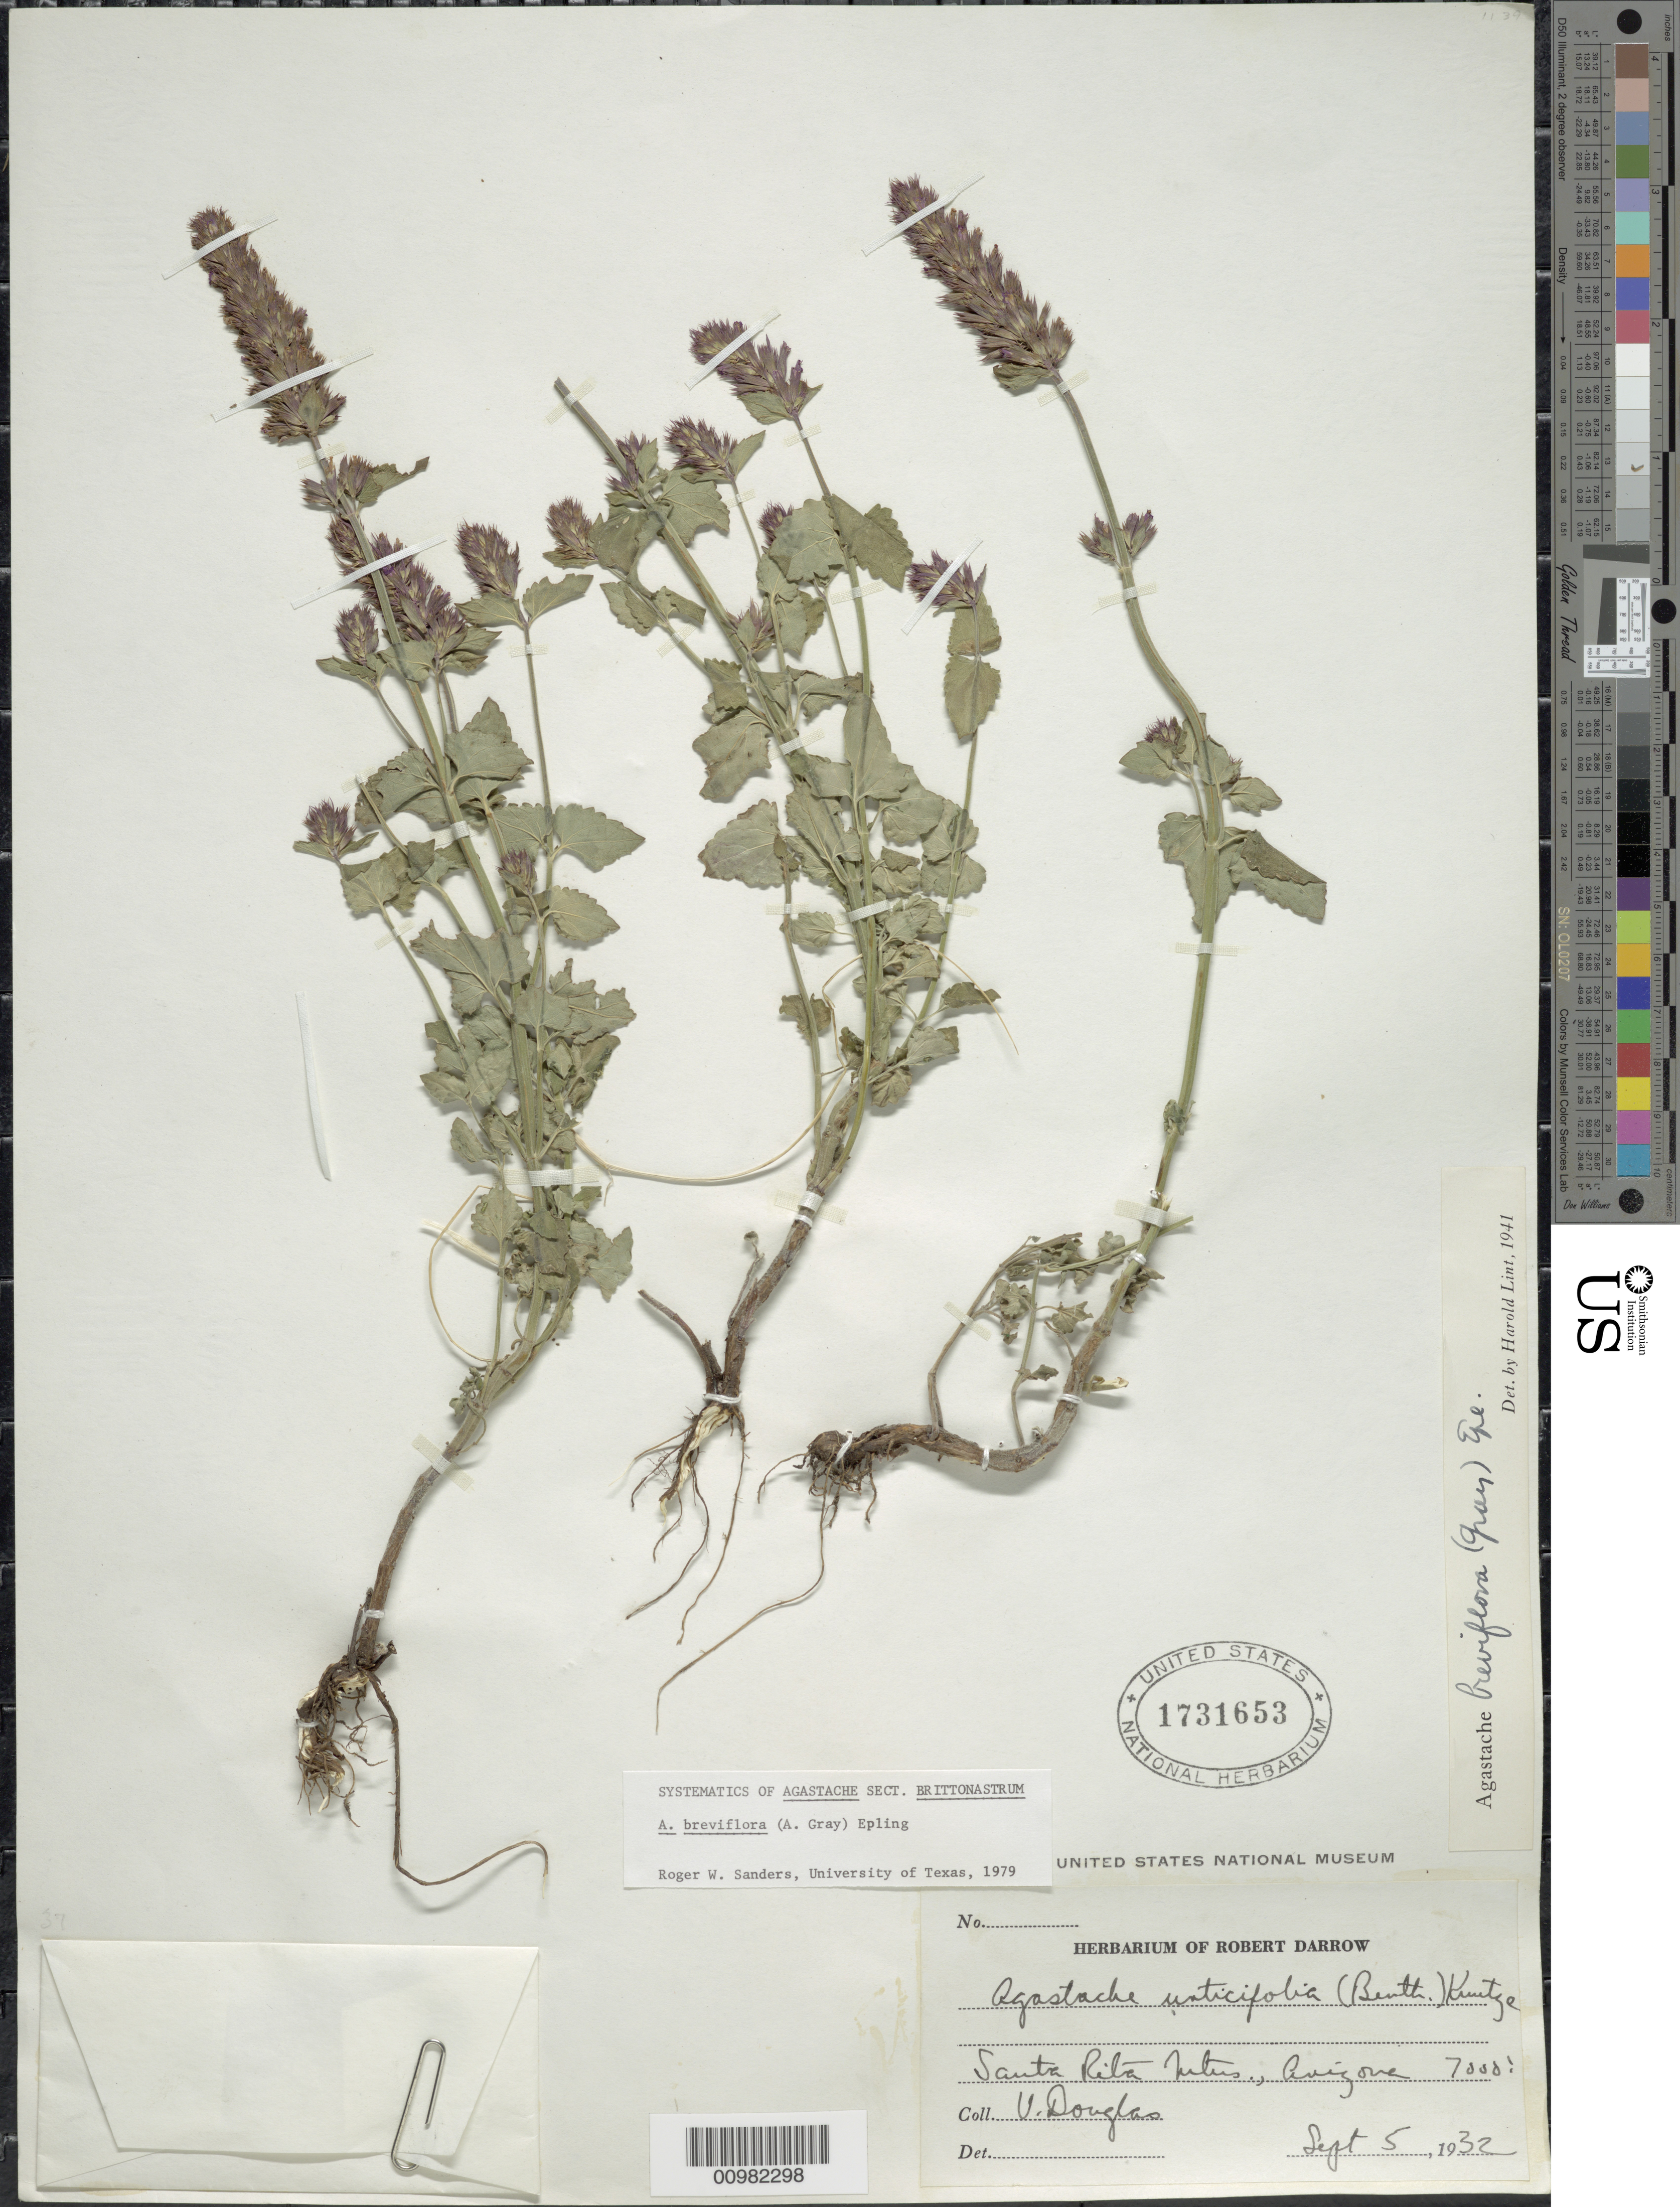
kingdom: Plantae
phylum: Tracheophyta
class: Magnoliopsida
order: Lamiales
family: Lamiaceae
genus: Agastache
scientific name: Agastache breviflora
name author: (A. Gray) Epling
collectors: P. Douglas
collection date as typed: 05 Sep 1932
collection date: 1932-09-05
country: United States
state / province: Arizona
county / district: Santa Cruz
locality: Santa Rita Mts.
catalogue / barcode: US 1731653